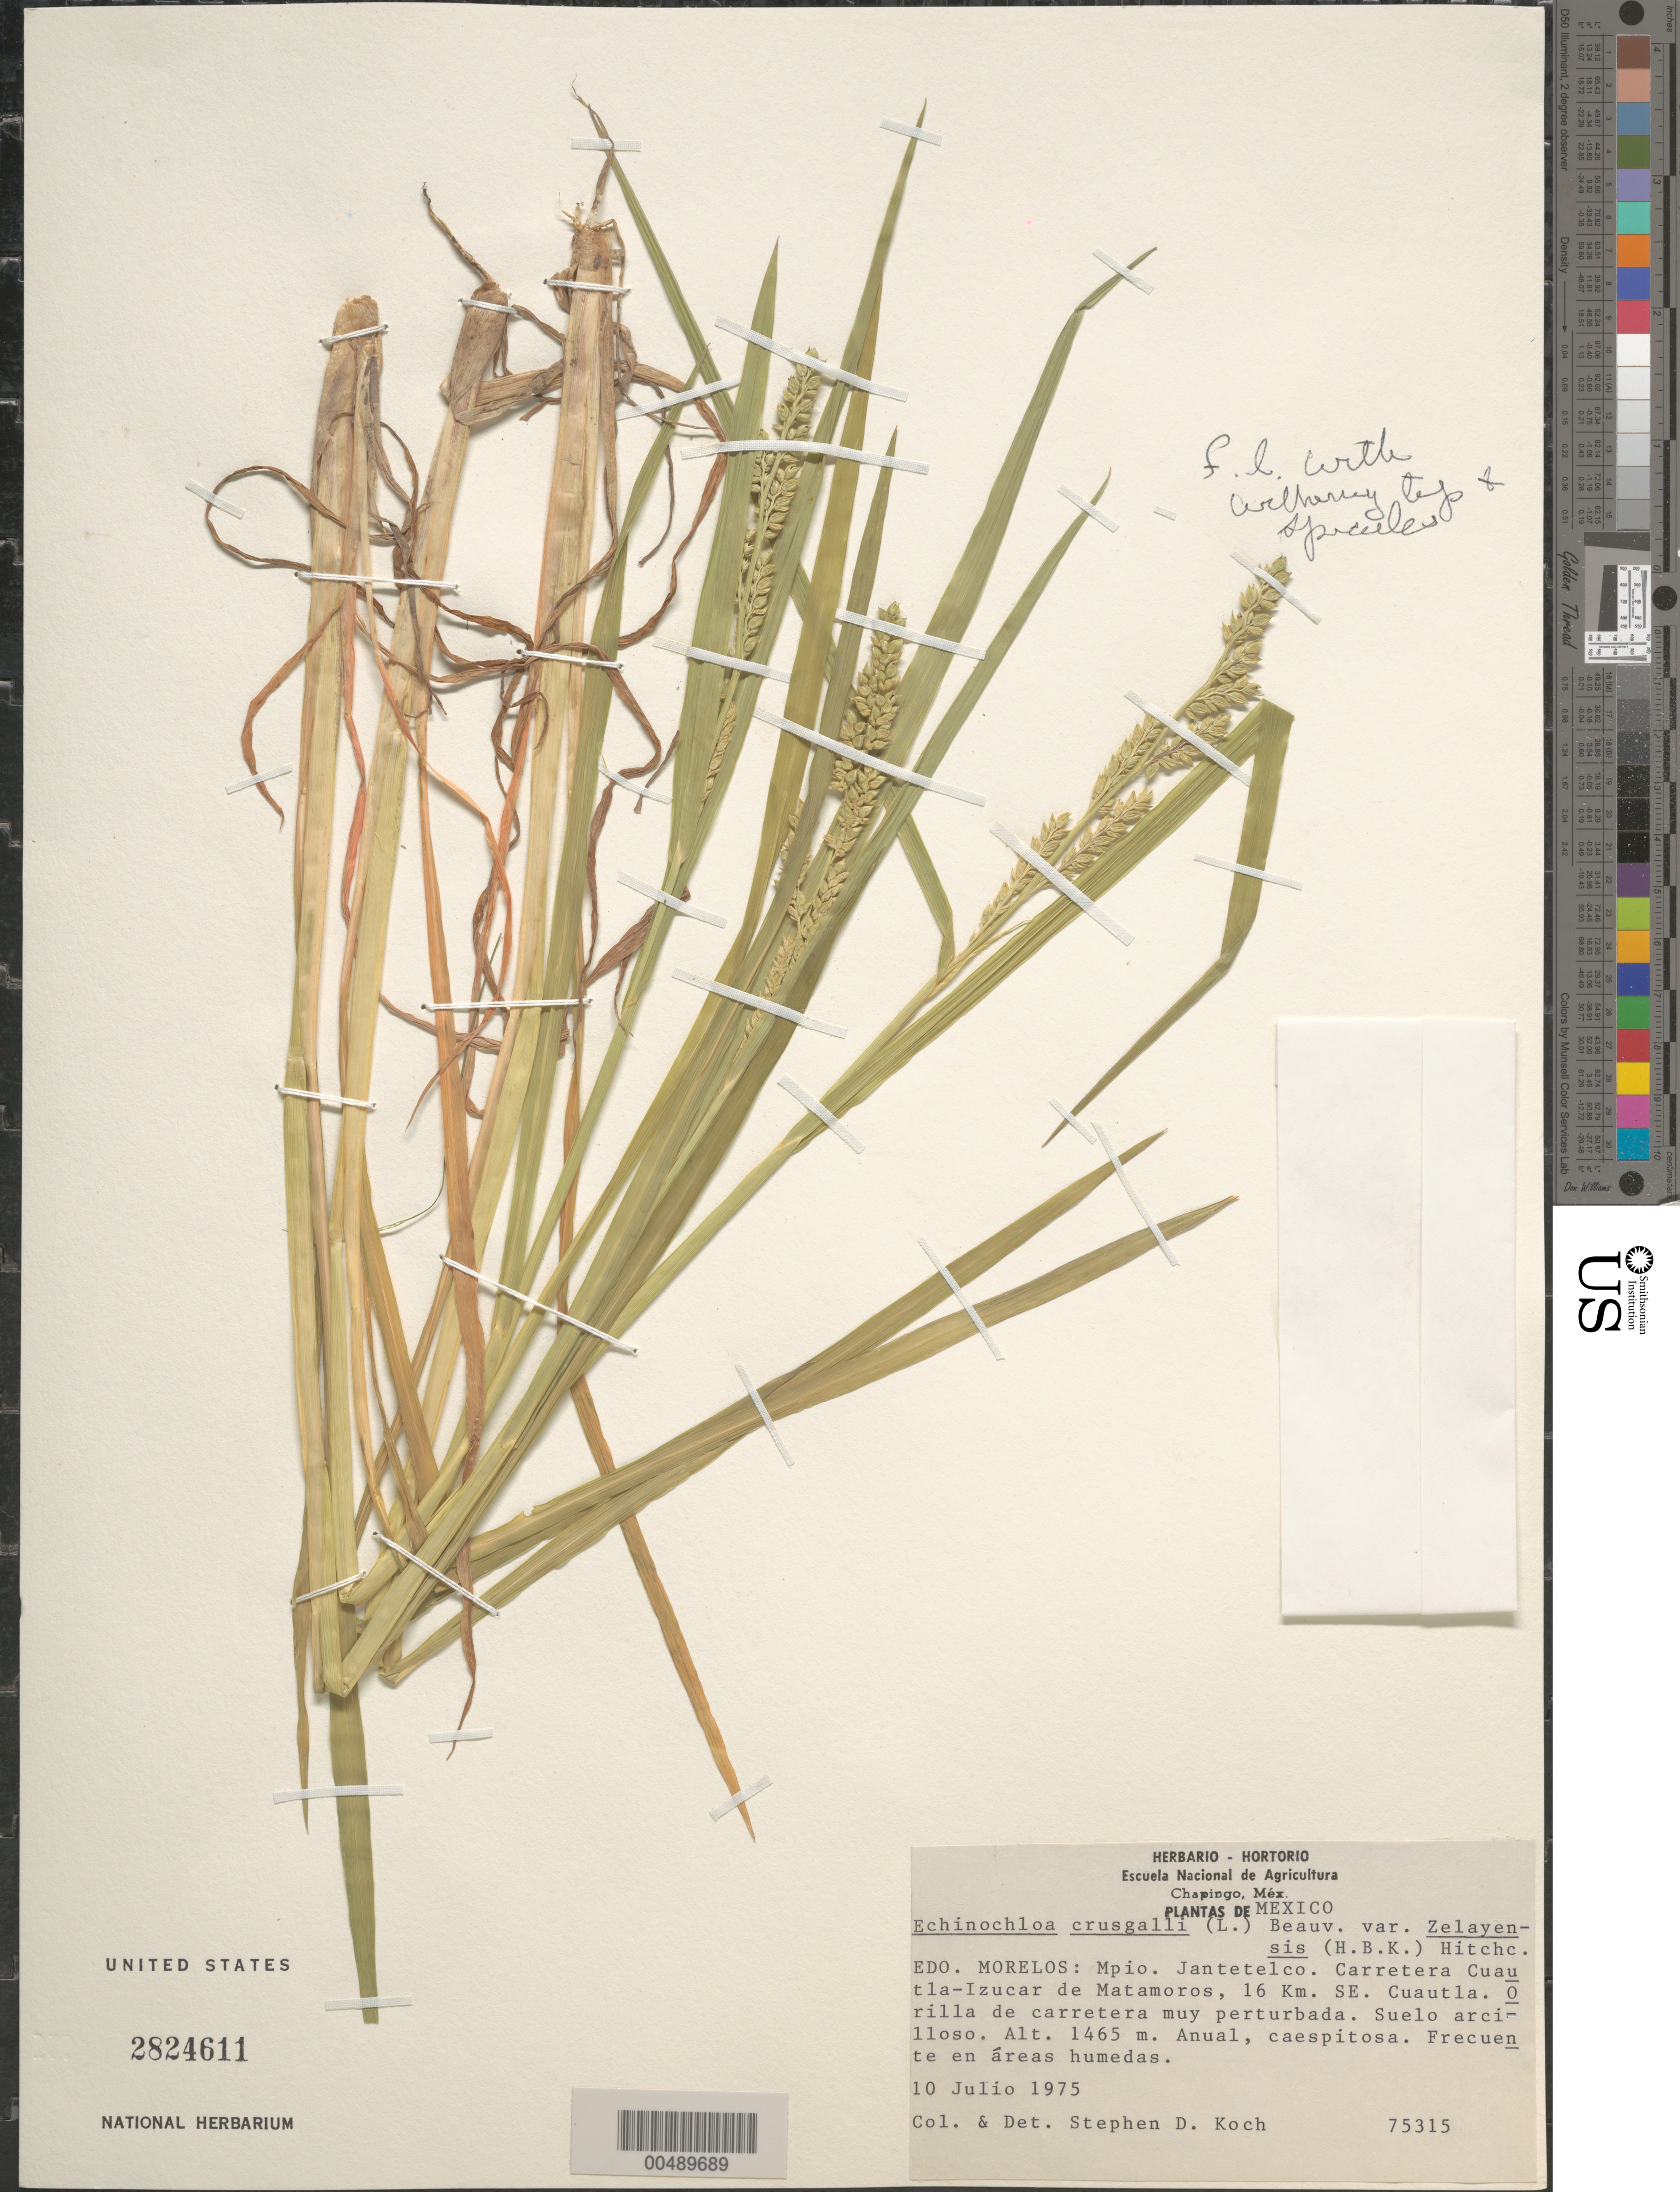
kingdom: Plantae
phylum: Tracheophyta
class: Liliopsida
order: Poales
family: Poaceae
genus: Echinochloa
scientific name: Echinochloa crus-galli var. zelayensis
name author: (Kunth) Hitchc.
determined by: Koch, S. D.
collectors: S. D. Koch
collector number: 75315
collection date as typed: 10 Jul 1975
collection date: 1975-07-10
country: Mexico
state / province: Morelos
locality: Jantetelco Mun., Cuautla-Izucar de Matamoros Rd, 16 km SE Cuautla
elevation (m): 1465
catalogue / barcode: US 2824611